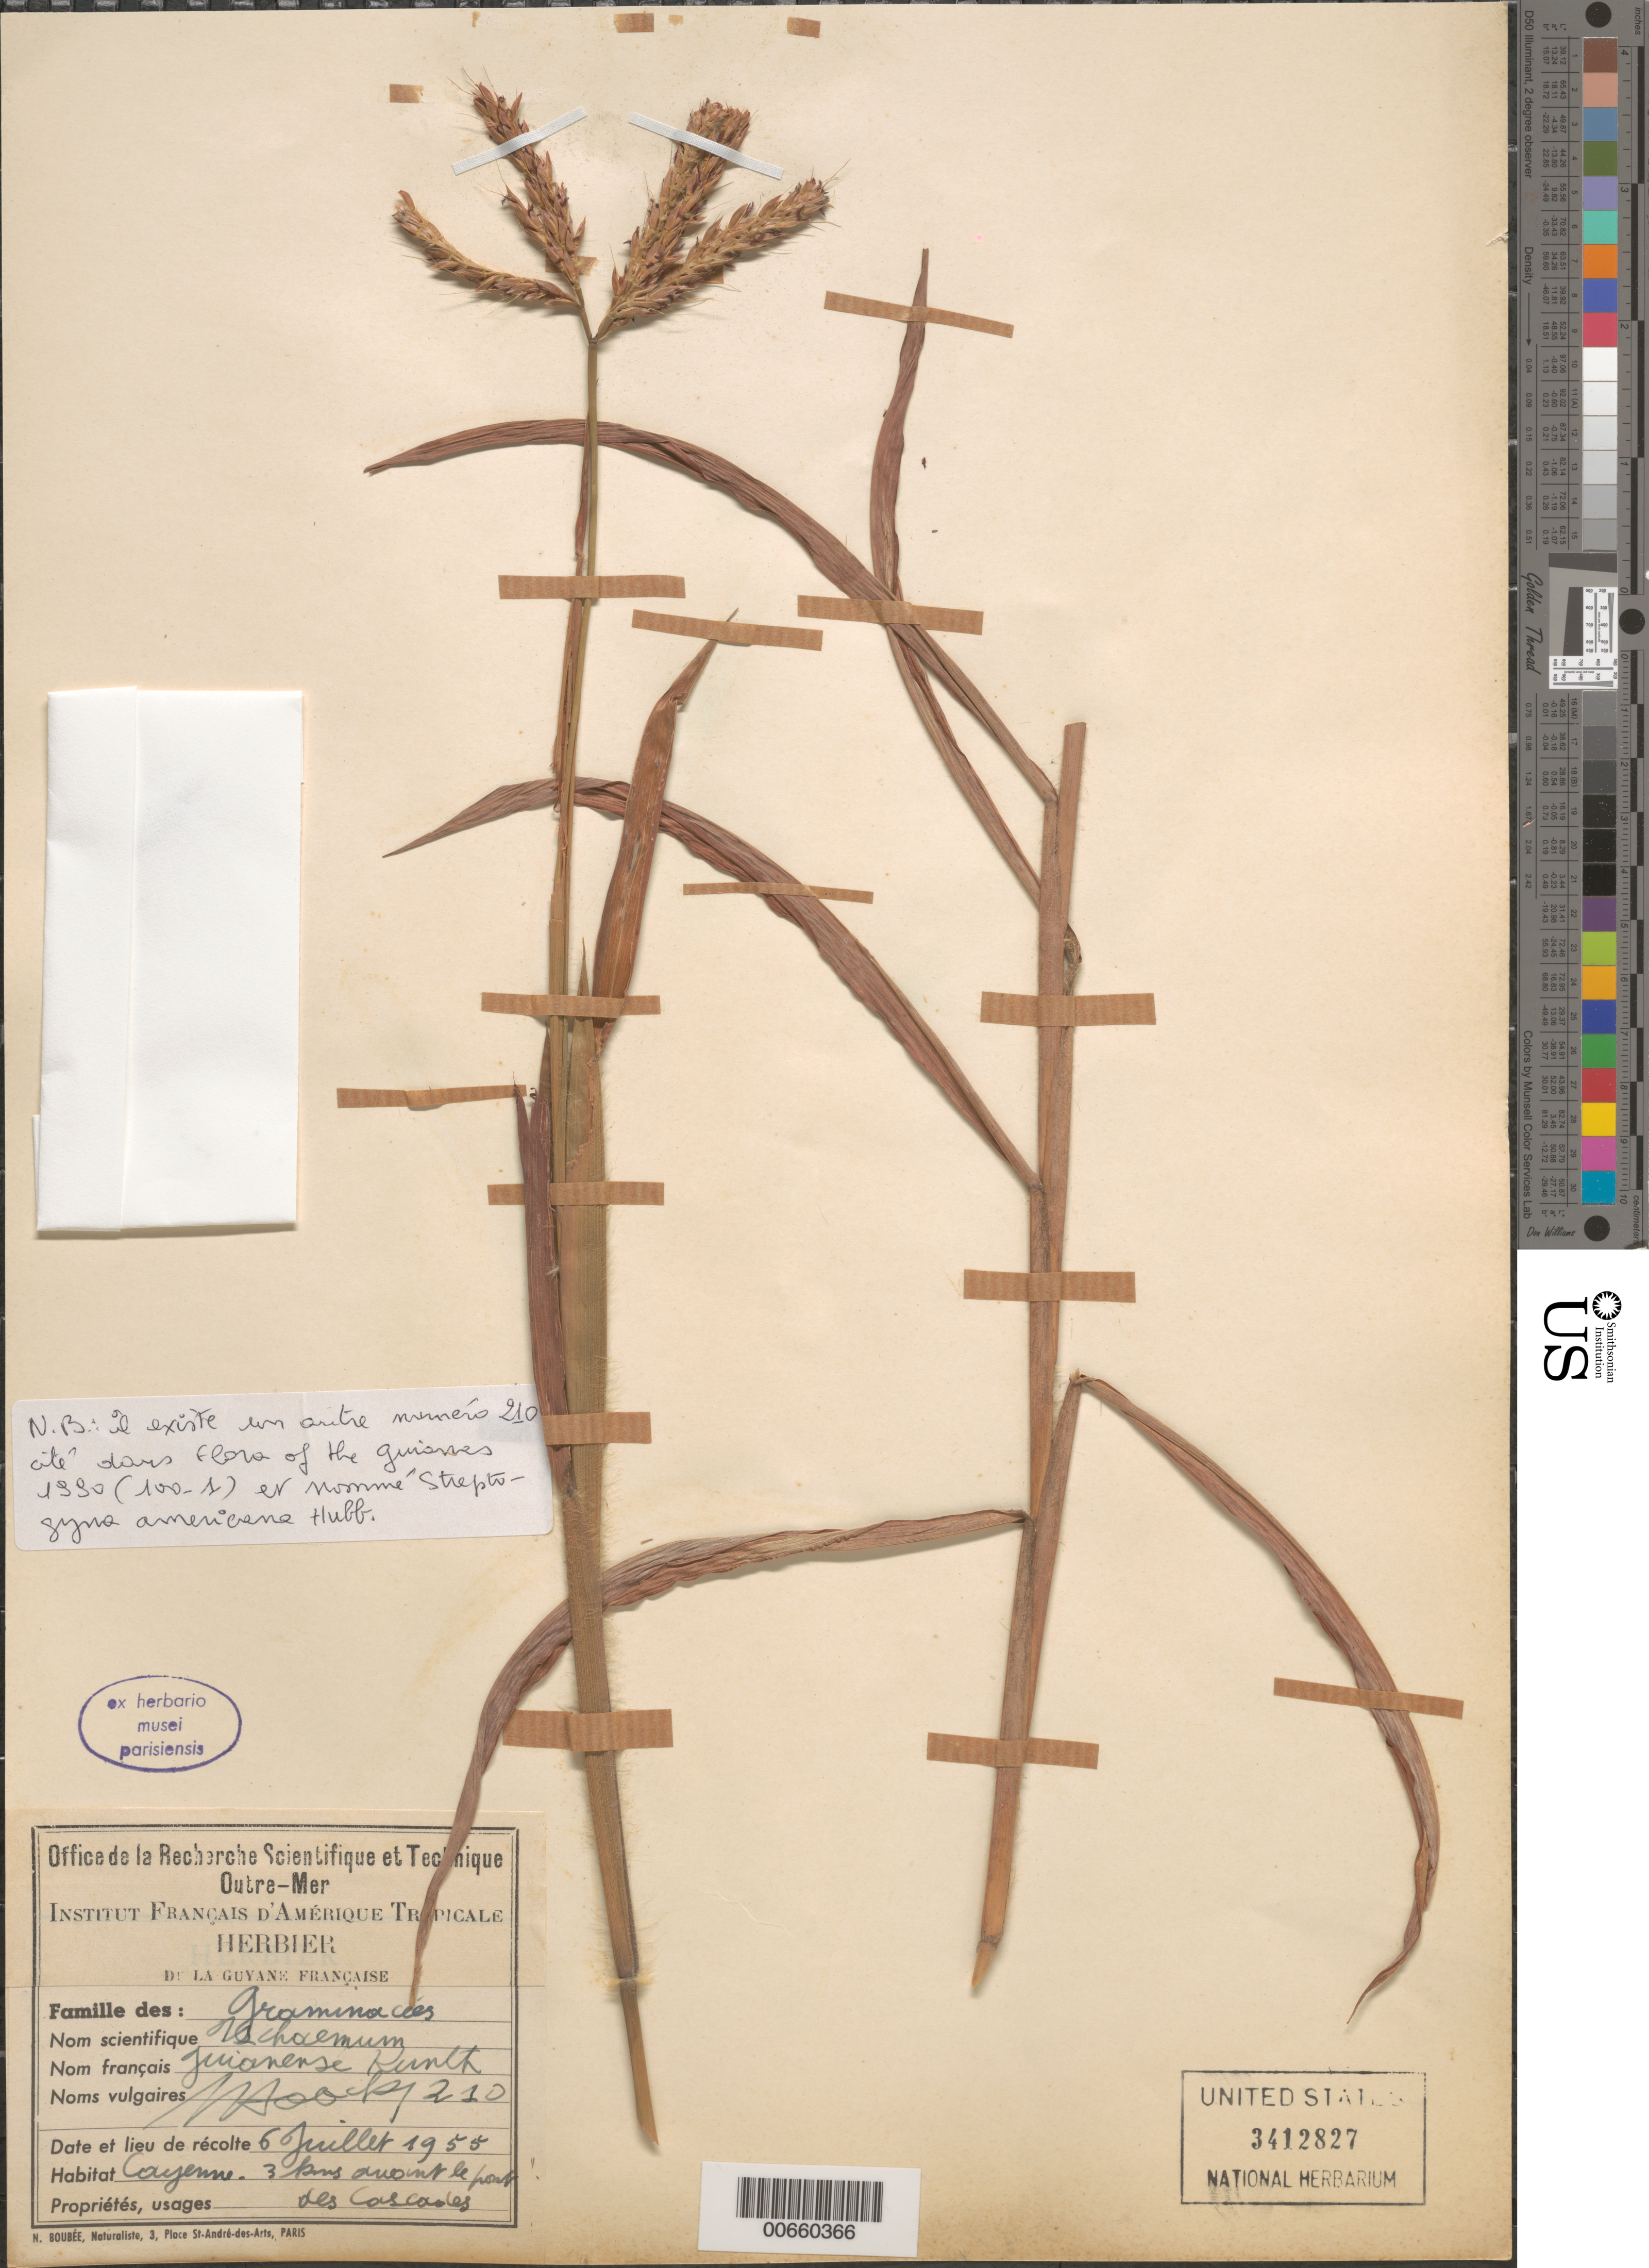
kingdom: Plantae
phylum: Tracheophyta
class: Liliopsida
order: Poales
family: Poaceae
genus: Ischaemum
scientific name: Ischaemum guianense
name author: Kunth ex Hack.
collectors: J. Hoock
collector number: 210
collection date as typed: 6-Jul-55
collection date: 1955-07-06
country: French Guiana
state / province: Cayenne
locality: Cayenne, 3 km amont le pont des Cascades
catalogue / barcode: US 3412827